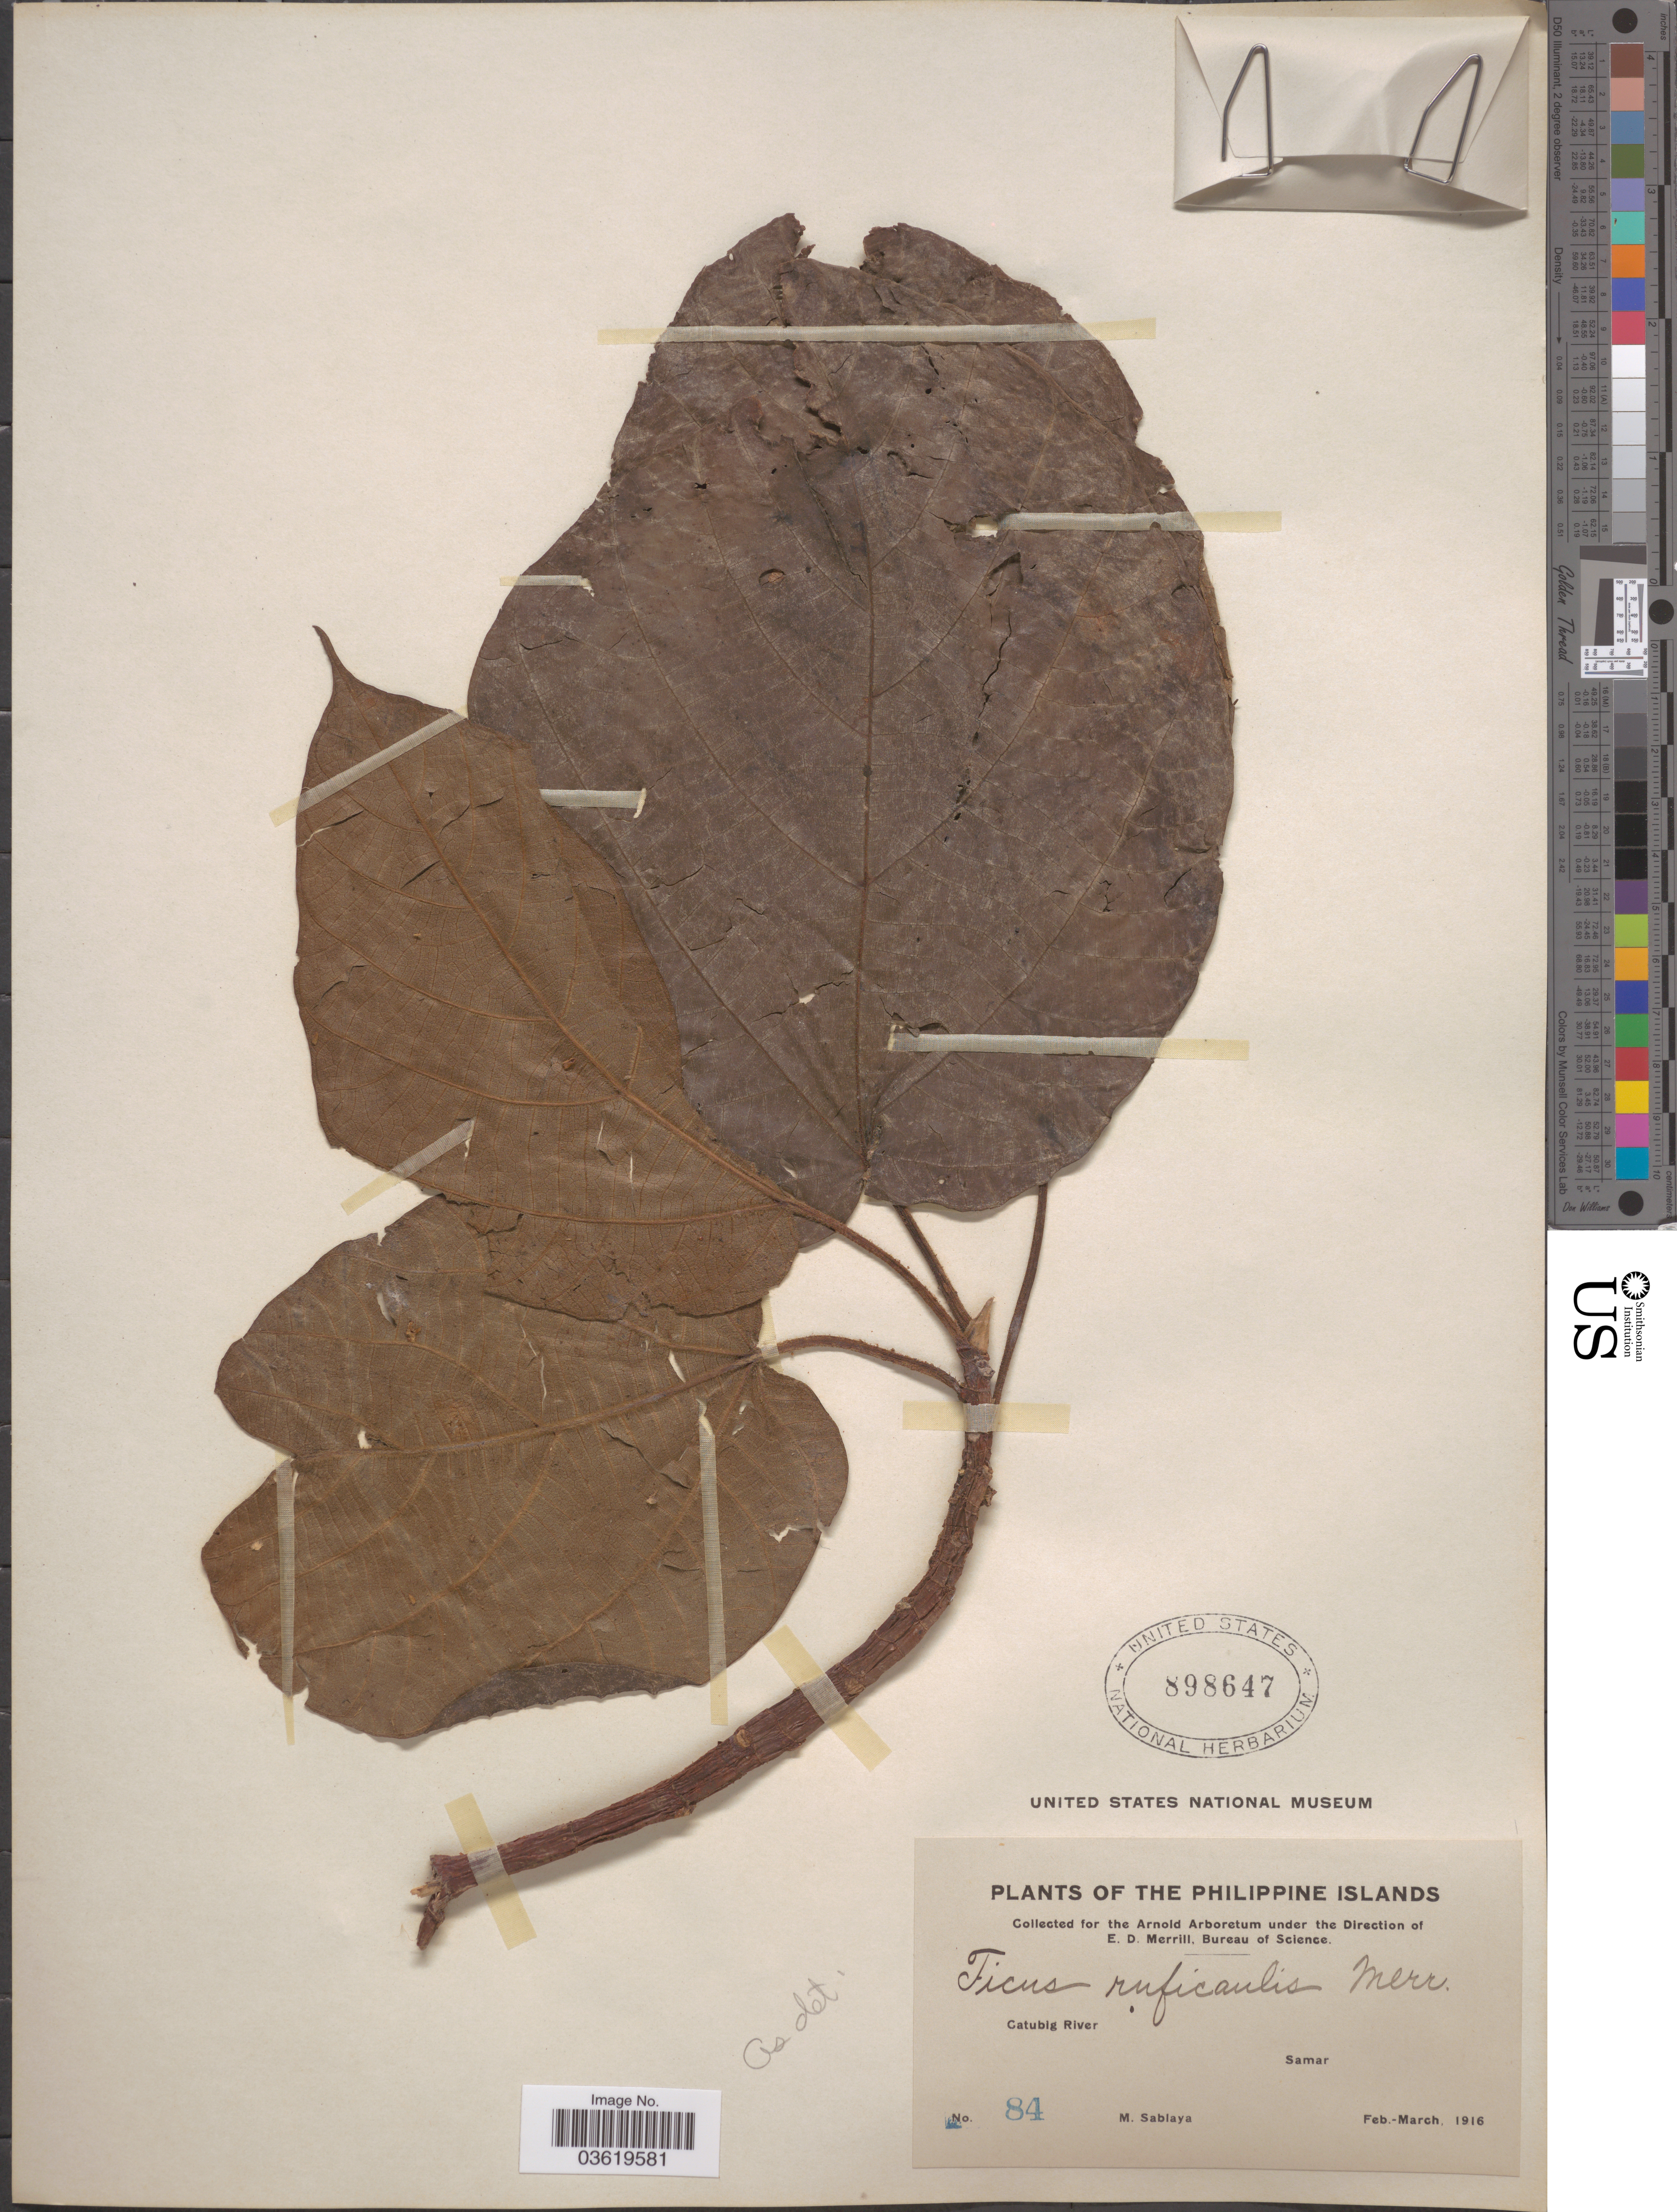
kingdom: Plantae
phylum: Tracheophyta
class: Magnoliopsida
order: Rosales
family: Moraceae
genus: Ficus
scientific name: Ficus ruficaulis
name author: Merr.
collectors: M. Sablaya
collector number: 84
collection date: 1916-02/1916-03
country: Philippines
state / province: Eastern Visayas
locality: Catubig River. Samar.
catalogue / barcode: US 898647